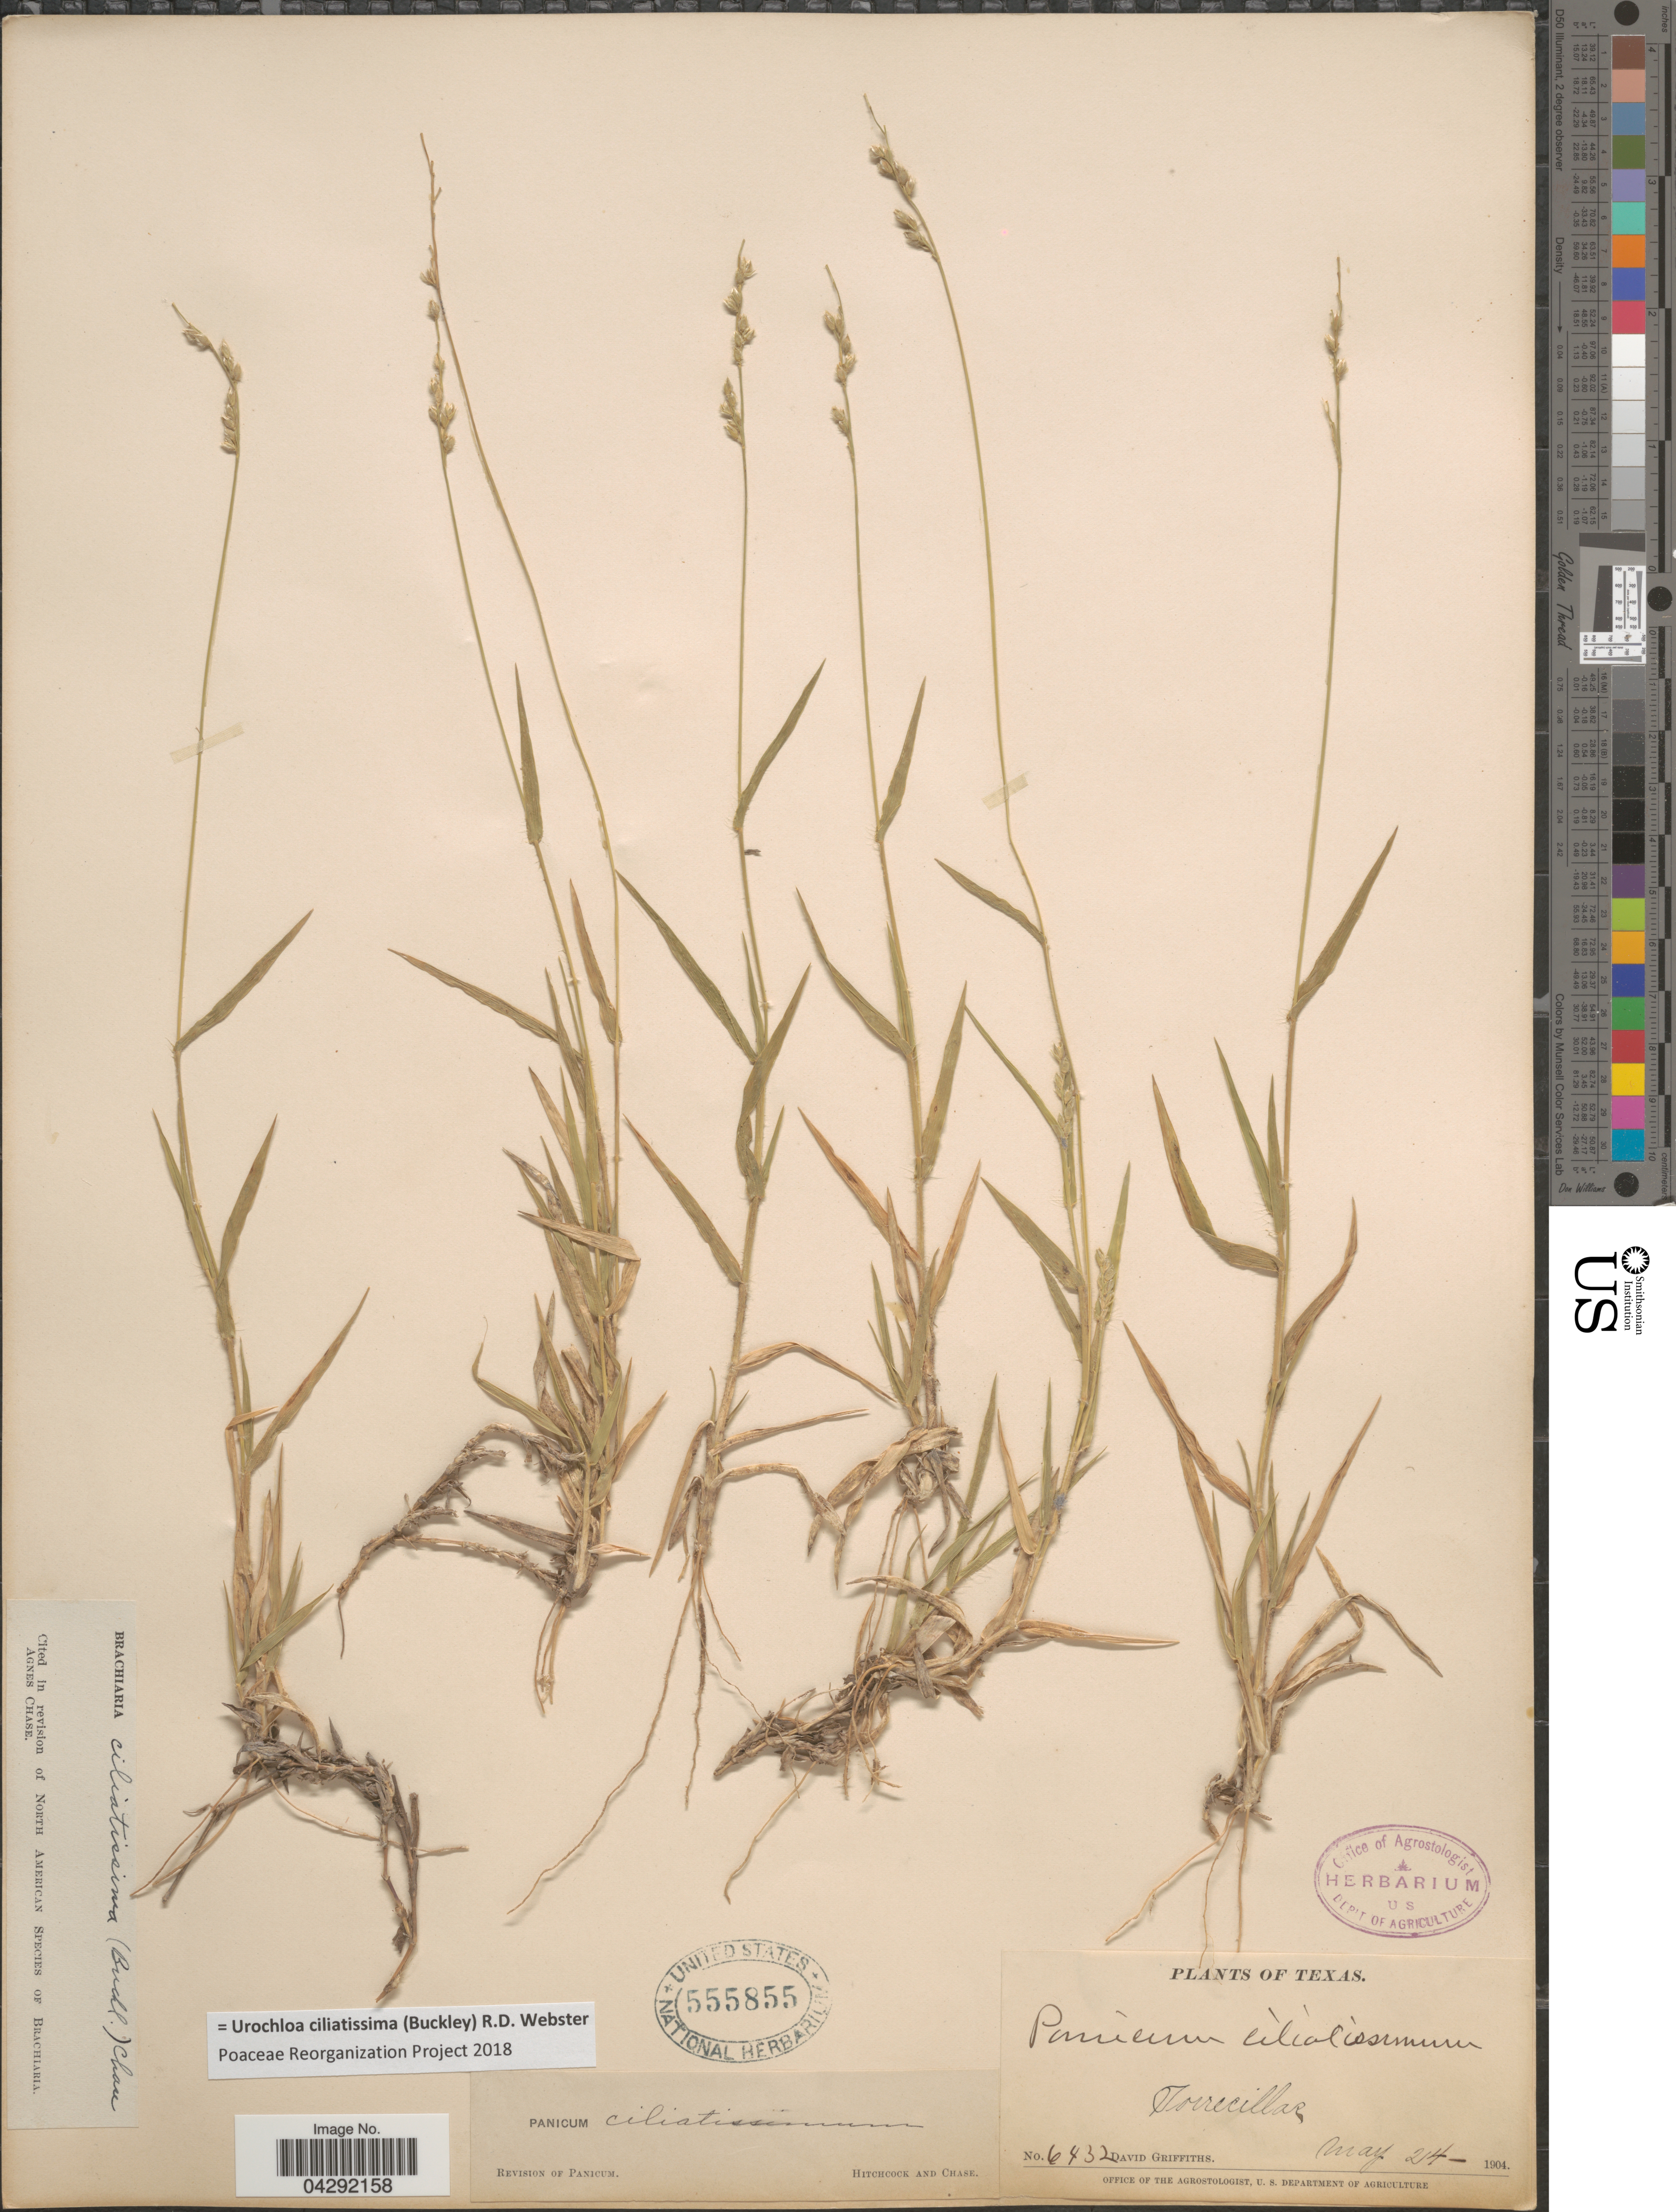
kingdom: Plantae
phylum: Tracheophyta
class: Liliopsida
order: Poales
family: Poaceae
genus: Urochloa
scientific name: Urochloa ciliatissima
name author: (Buckley) R.D. Webster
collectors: D. Griffiths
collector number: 6432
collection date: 1904-05-24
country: United States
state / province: Texas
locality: Torrecillas.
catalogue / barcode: US 555855